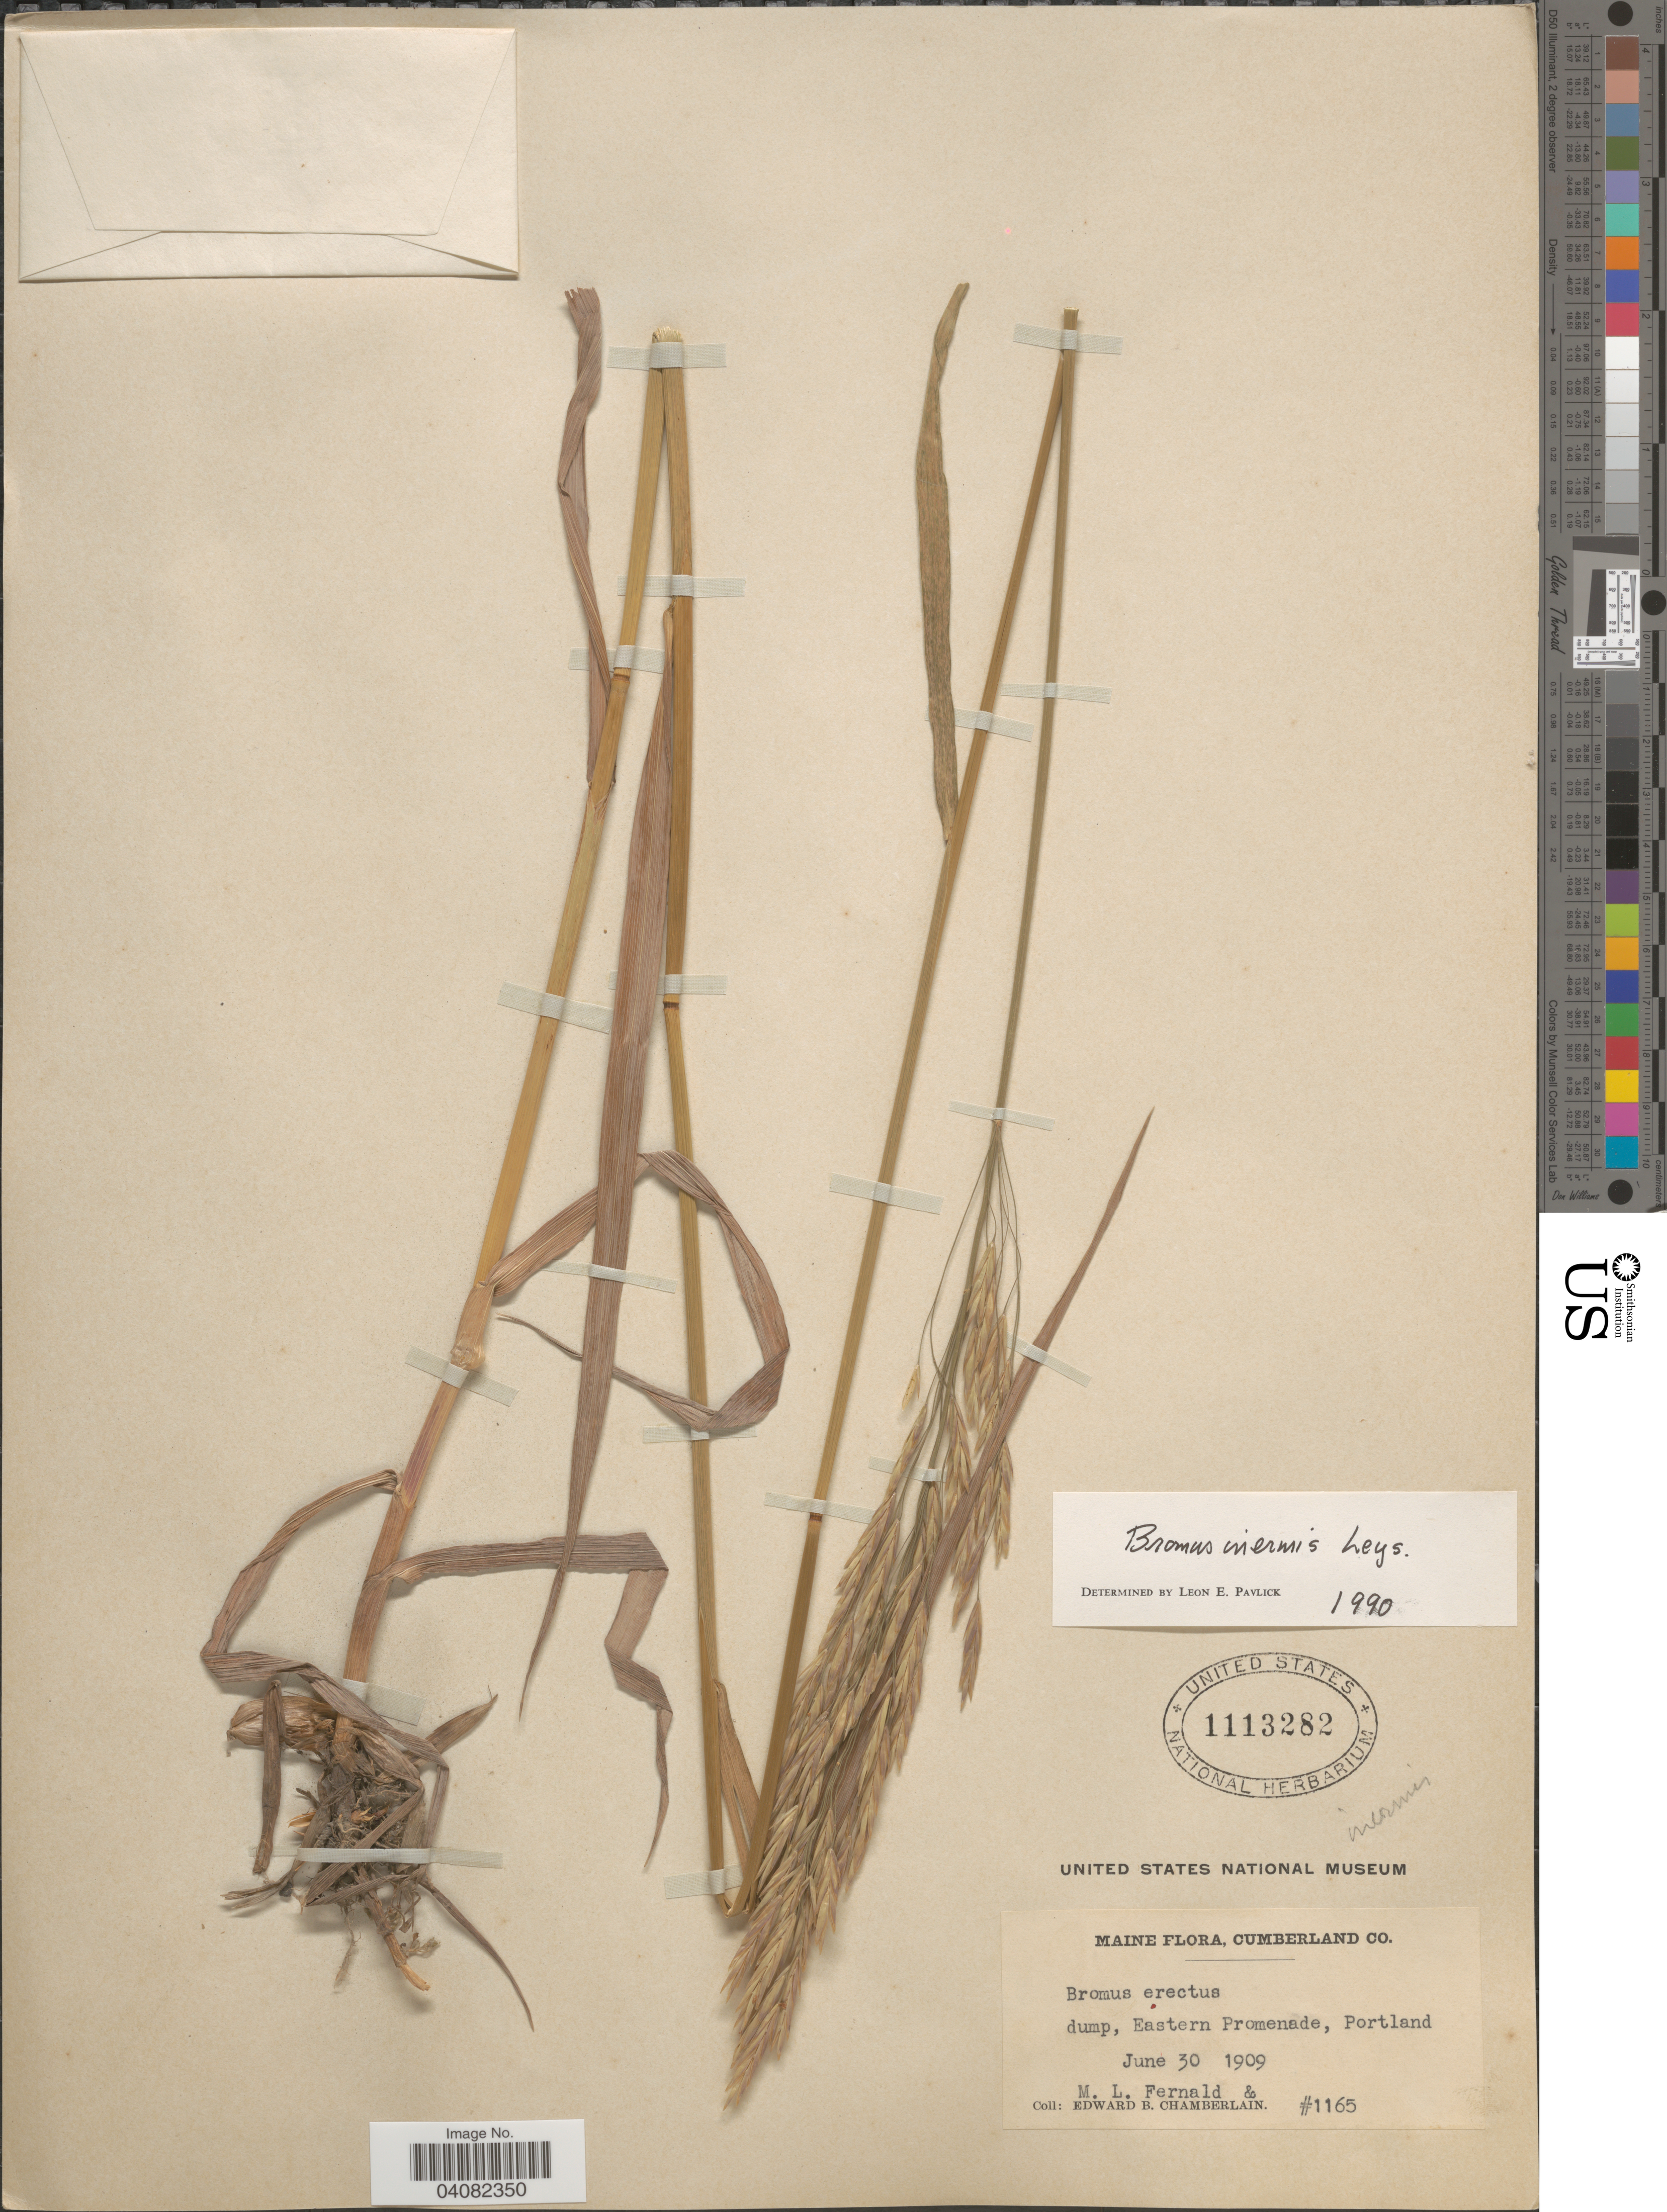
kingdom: Plantae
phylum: Tracheophyta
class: Liliopsida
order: Poales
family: Poaceae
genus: Bromus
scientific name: Bromus inermis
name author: Leyss.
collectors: E. Chamberlain & M. L. Fernald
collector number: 1165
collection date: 1909-06-30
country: United States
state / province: Maine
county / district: Cumberland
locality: Cumberland Co. Dump, Eastern Promenade, Portland.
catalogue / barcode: US 1113282